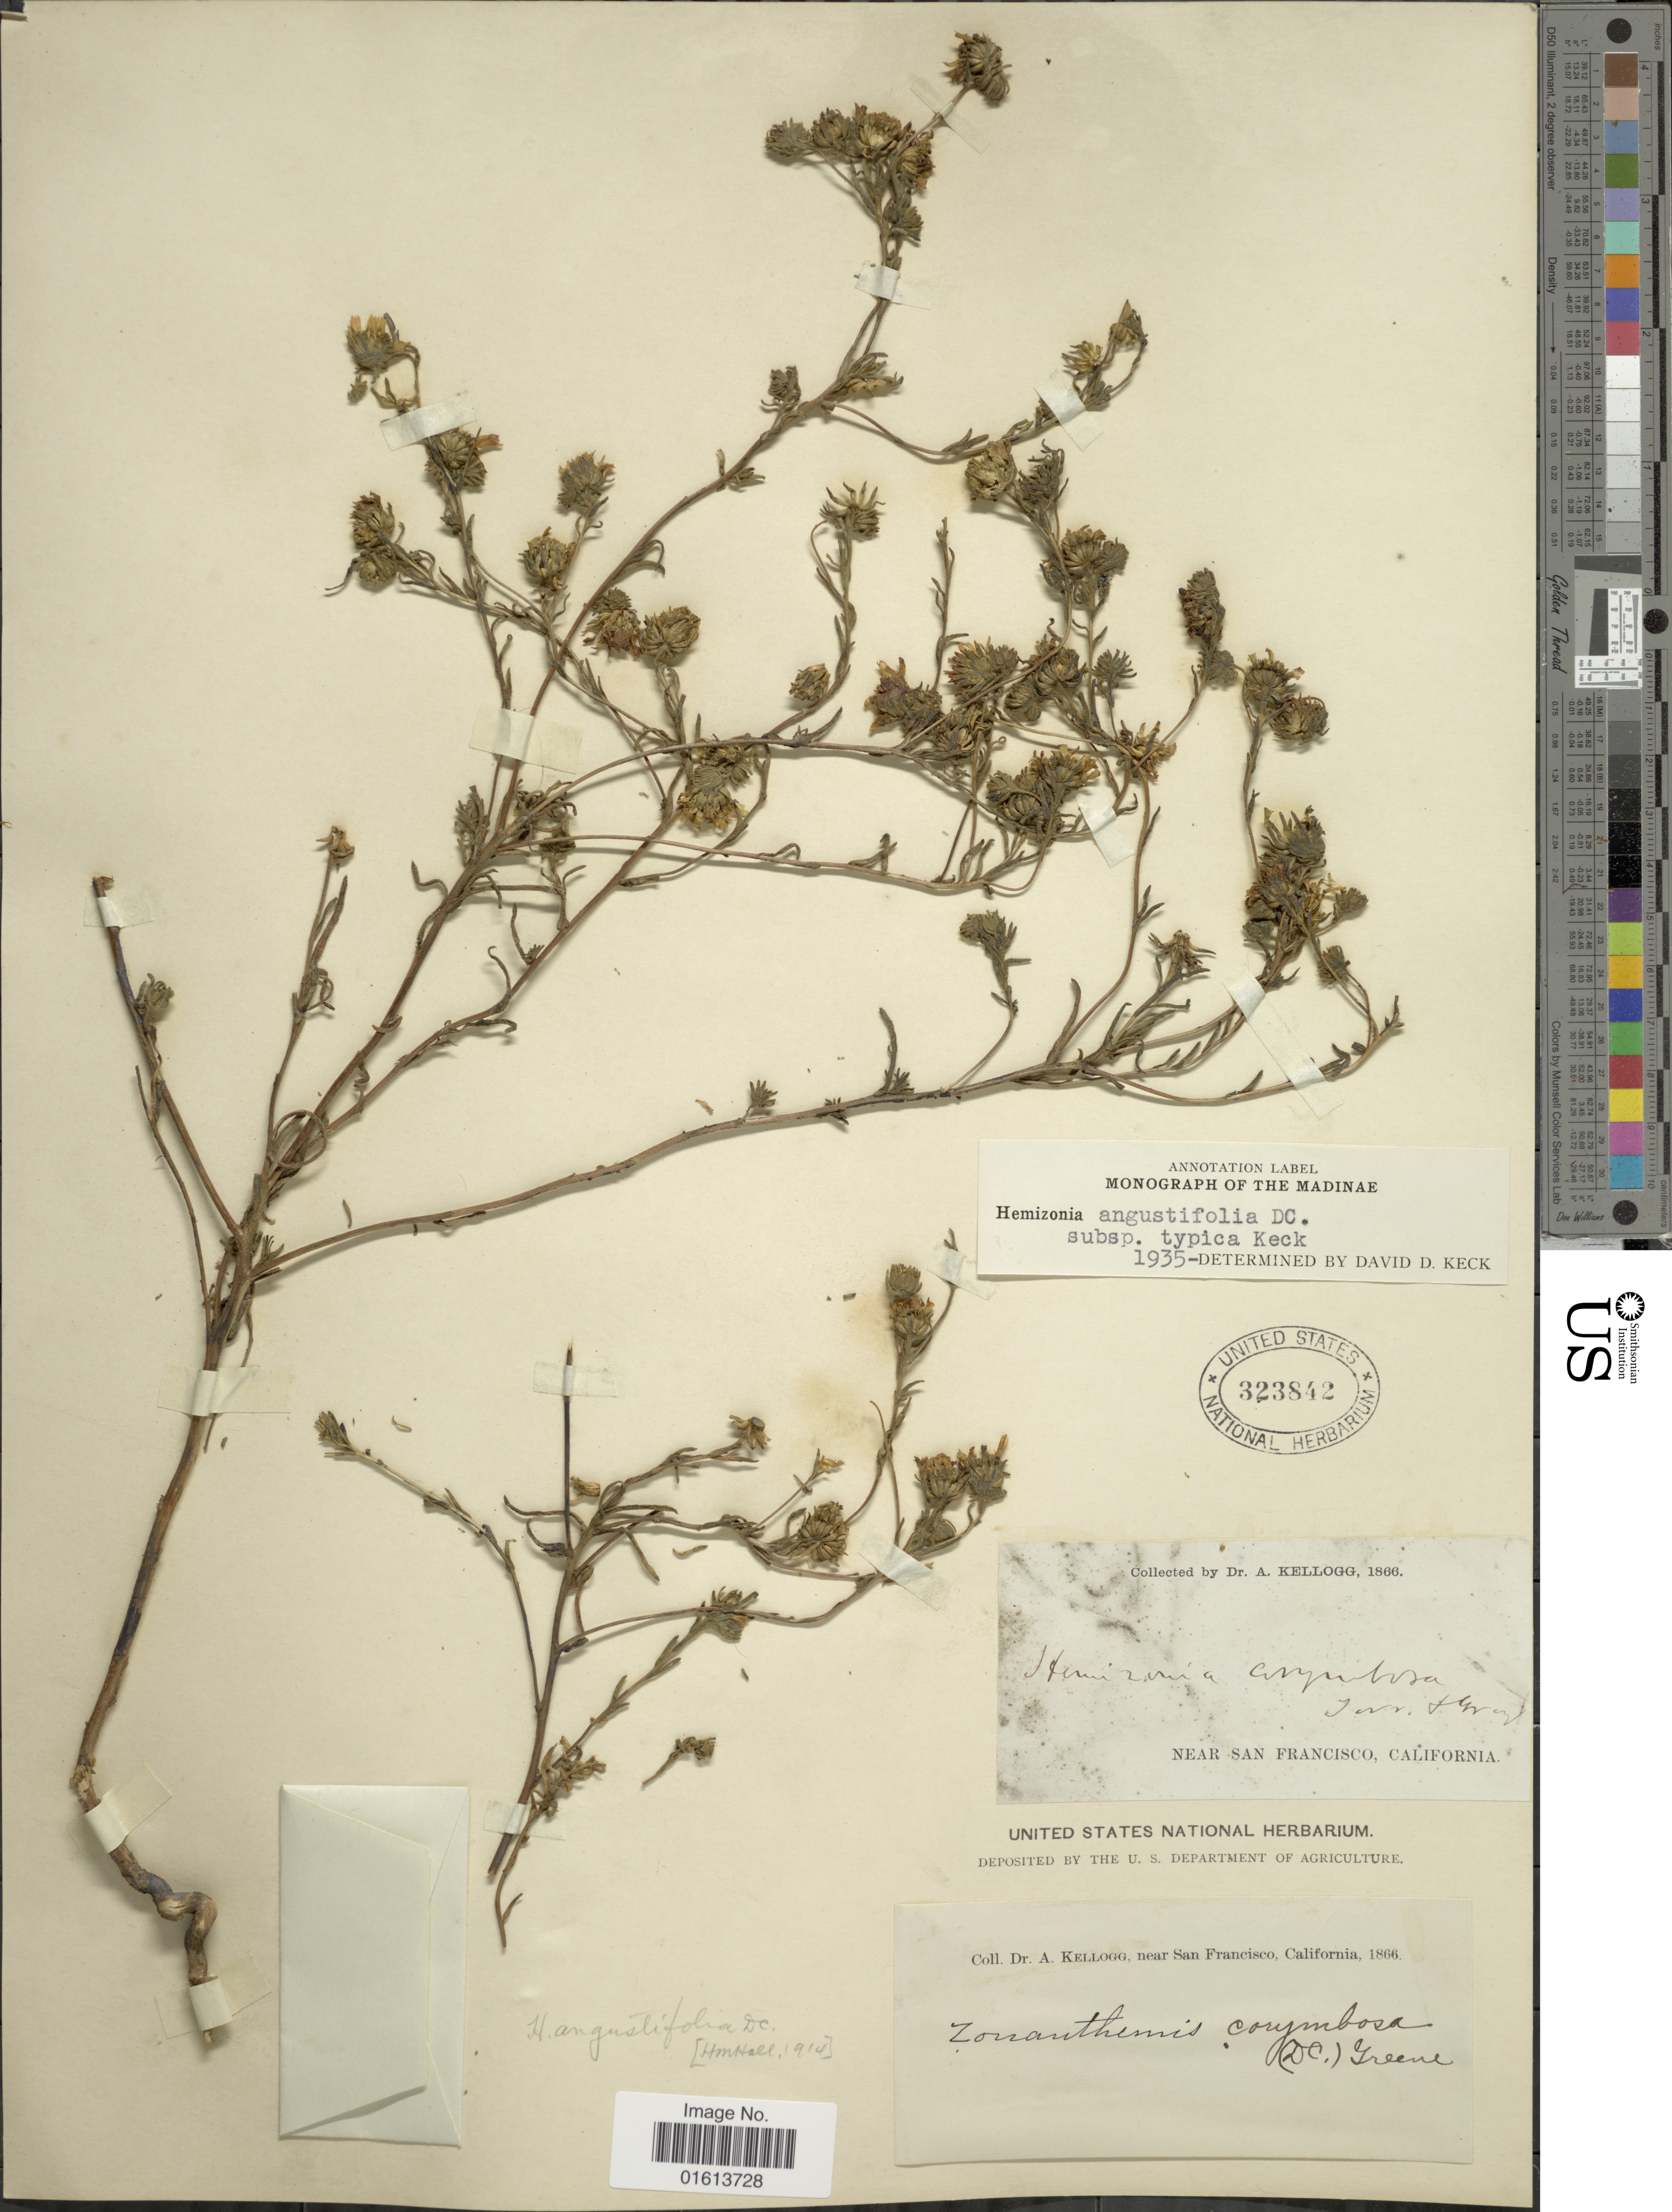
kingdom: Plantae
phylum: Tracheophyta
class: Magnoliopsida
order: Asterales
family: Asteraceae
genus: Deinandra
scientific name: Deinandra corymbosa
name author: (DC.) B.G. Baldwin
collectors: A. Kellog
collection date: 1866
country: United States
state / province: California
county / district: San Francisco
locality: Near San Francisco, California.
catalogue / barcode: US 323842